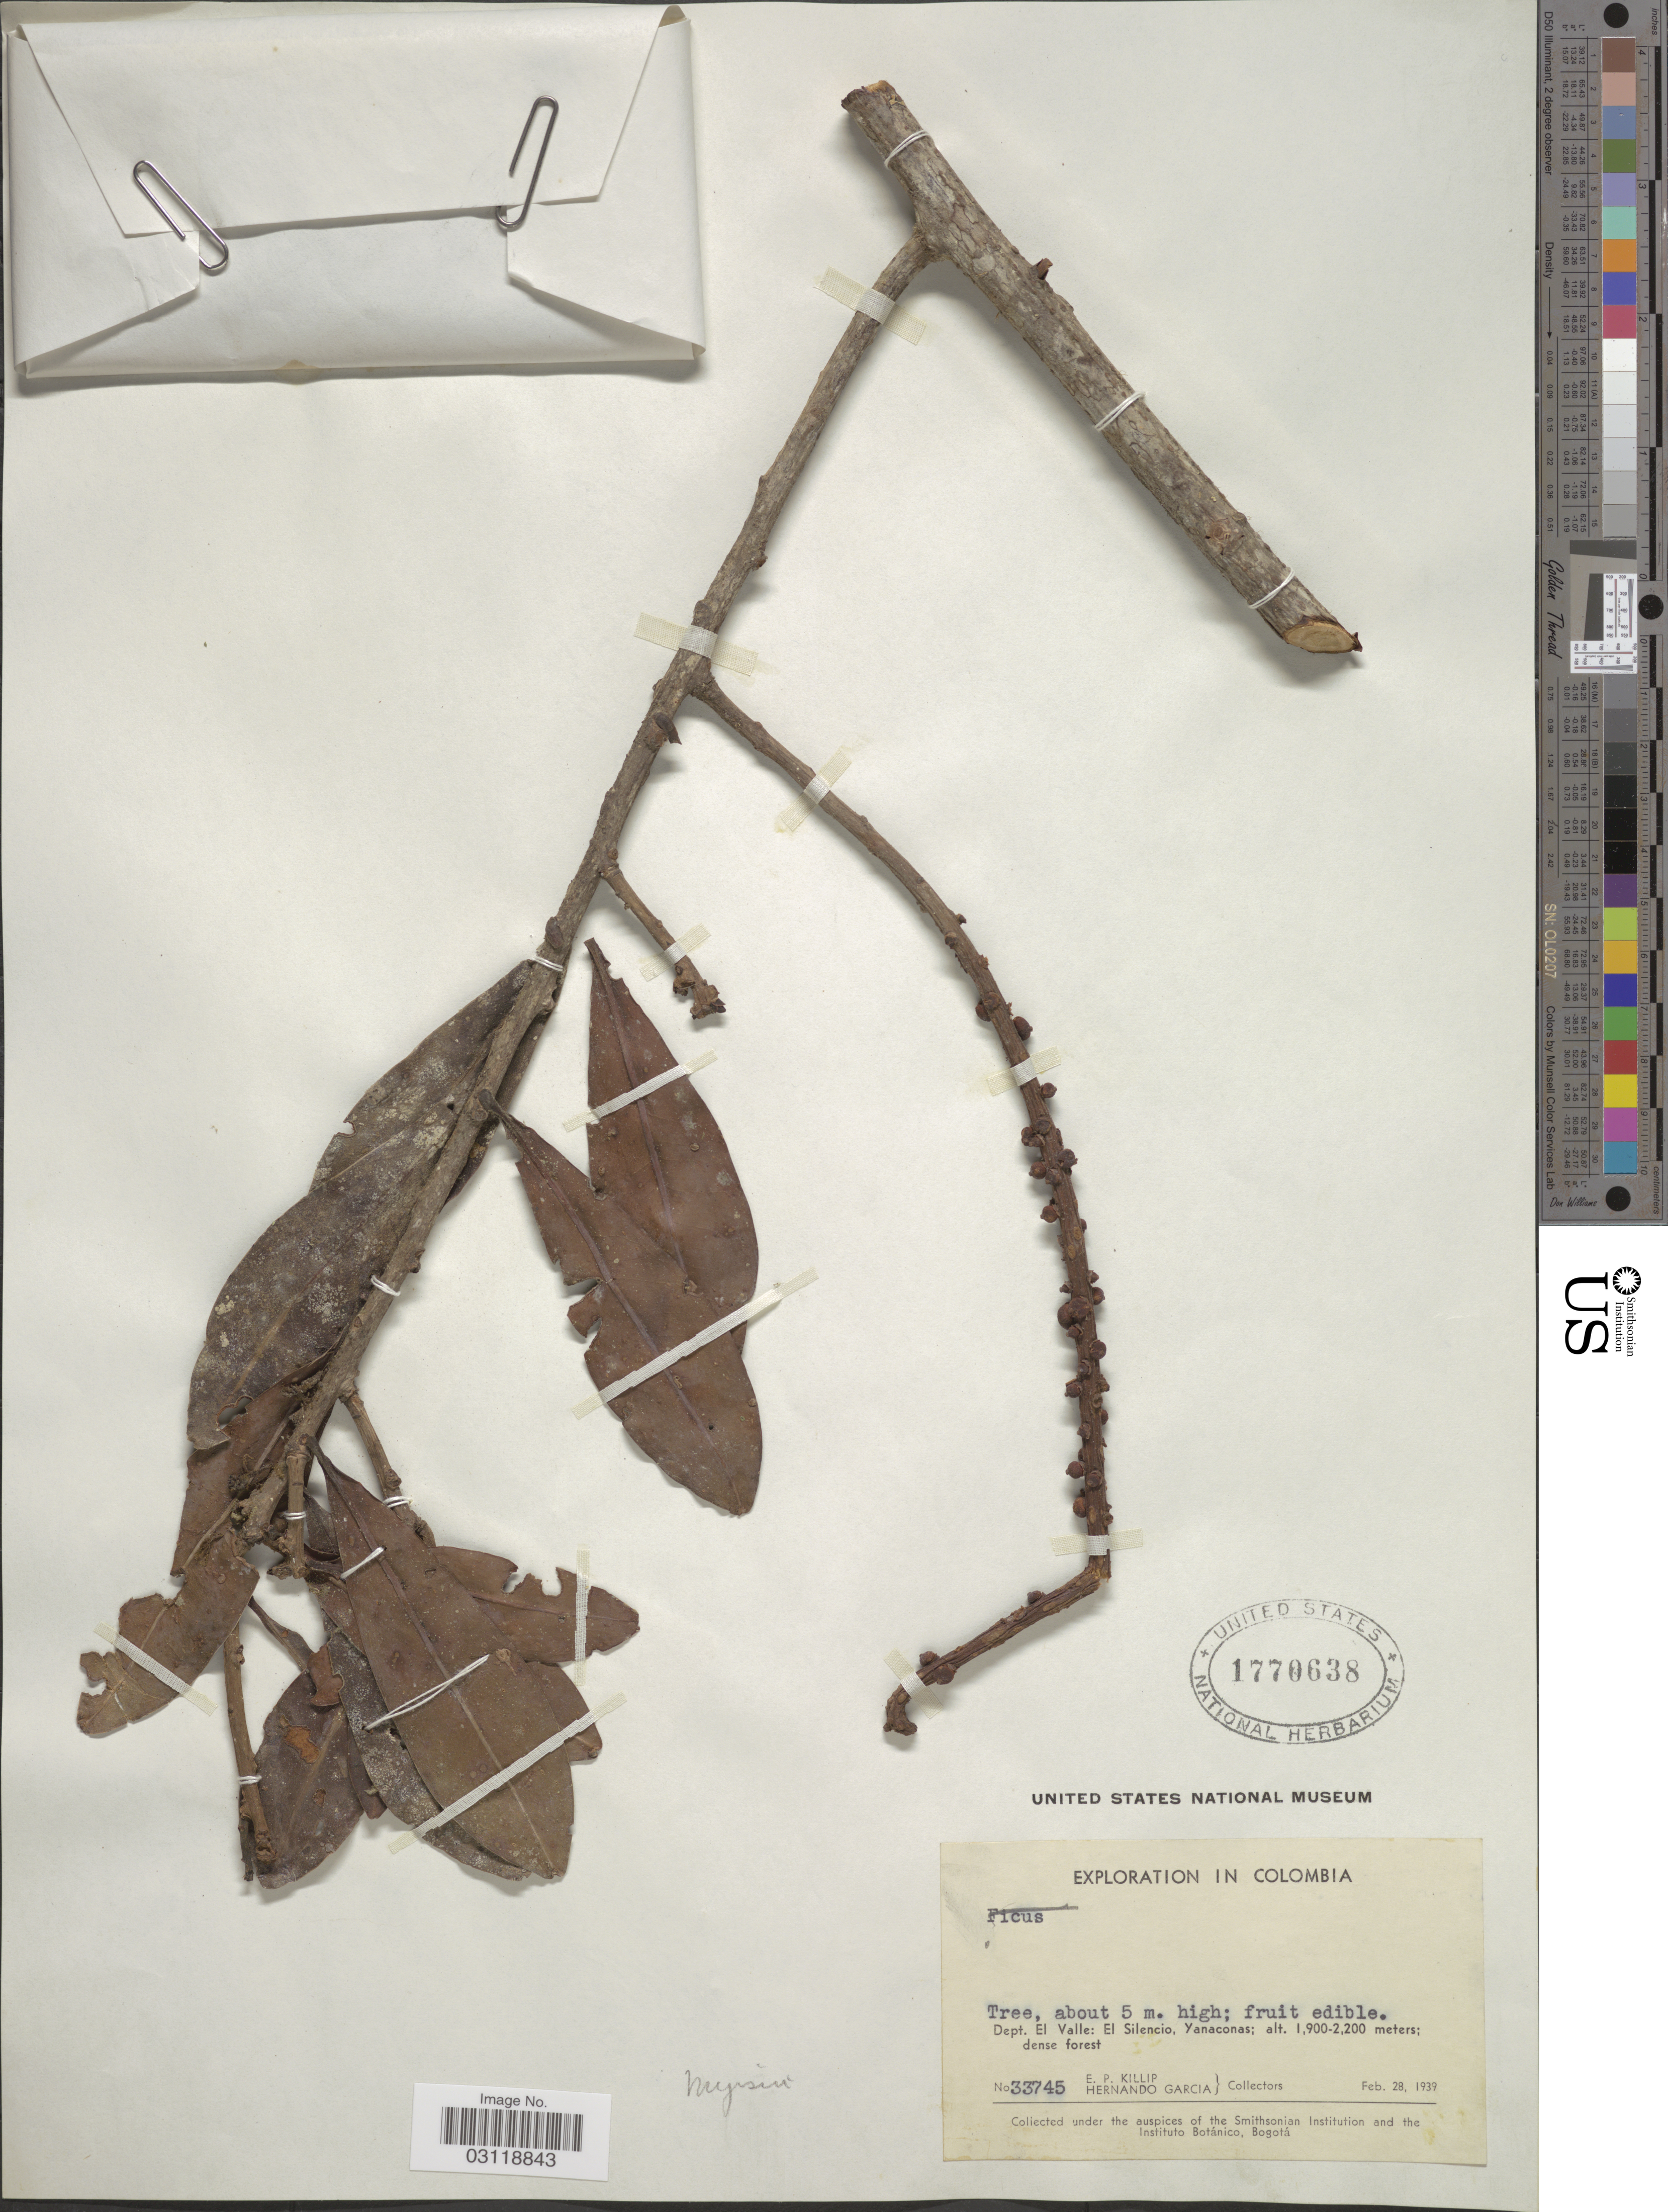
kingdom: Plantae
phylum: Tracheophyta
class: Magnoliopsida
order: Ericales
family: Primulaceae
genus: Rapanea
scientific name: Rapanea sp.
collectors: E. P. Killip & H. Garcia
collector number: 33745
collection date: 1939-02-28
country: Colombia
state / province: Valle del Cauca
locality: Dept. El Valle: El Silencio, Yanaconas.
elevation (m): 1900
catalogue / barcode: US 1770638